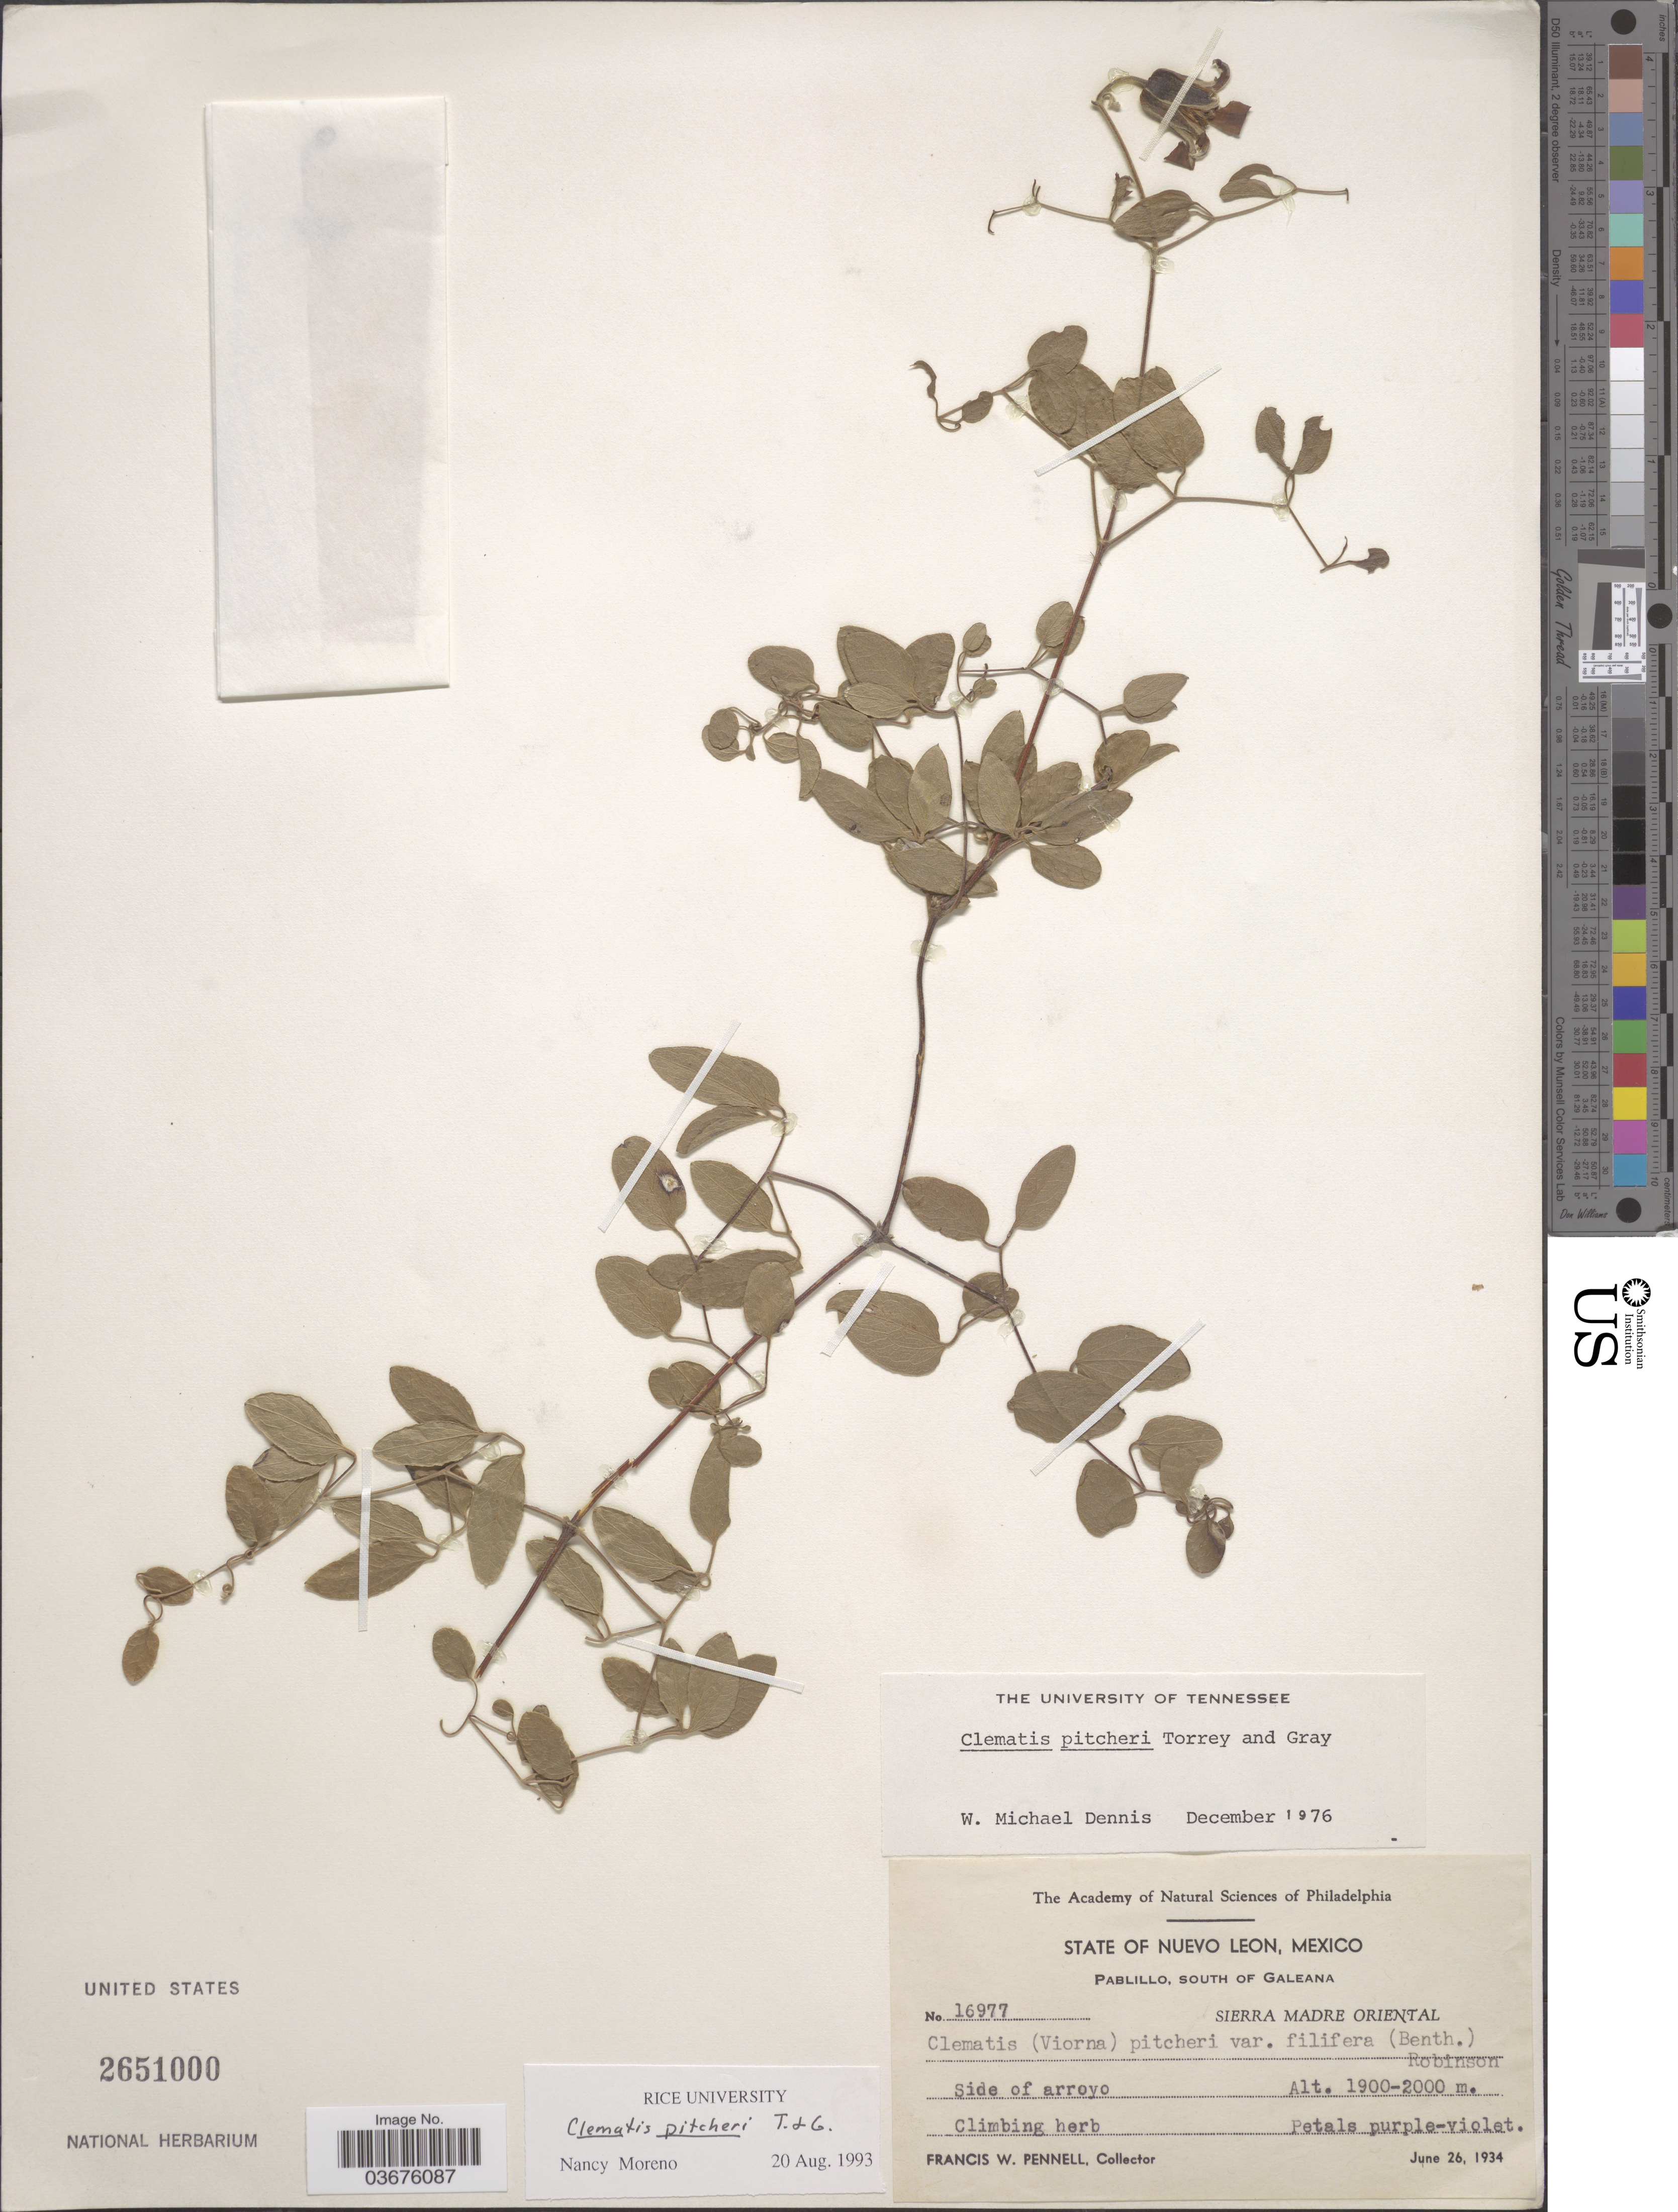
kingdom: Plantae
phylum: Tracheophyta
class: Magnoliopsida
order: Ranunculales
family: Ranunculaceae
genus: Clematis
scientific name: Clematis pitcheri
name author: Torr. & A. Gray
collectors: F. W. Pennell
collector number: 16977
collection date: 1934-06-26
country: Mexico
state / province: Nuevo León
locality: Pablillo, south of Galeana. Sierra Madre Oriental. Side of arroyo.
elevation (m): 1900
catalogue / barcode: US 2651000